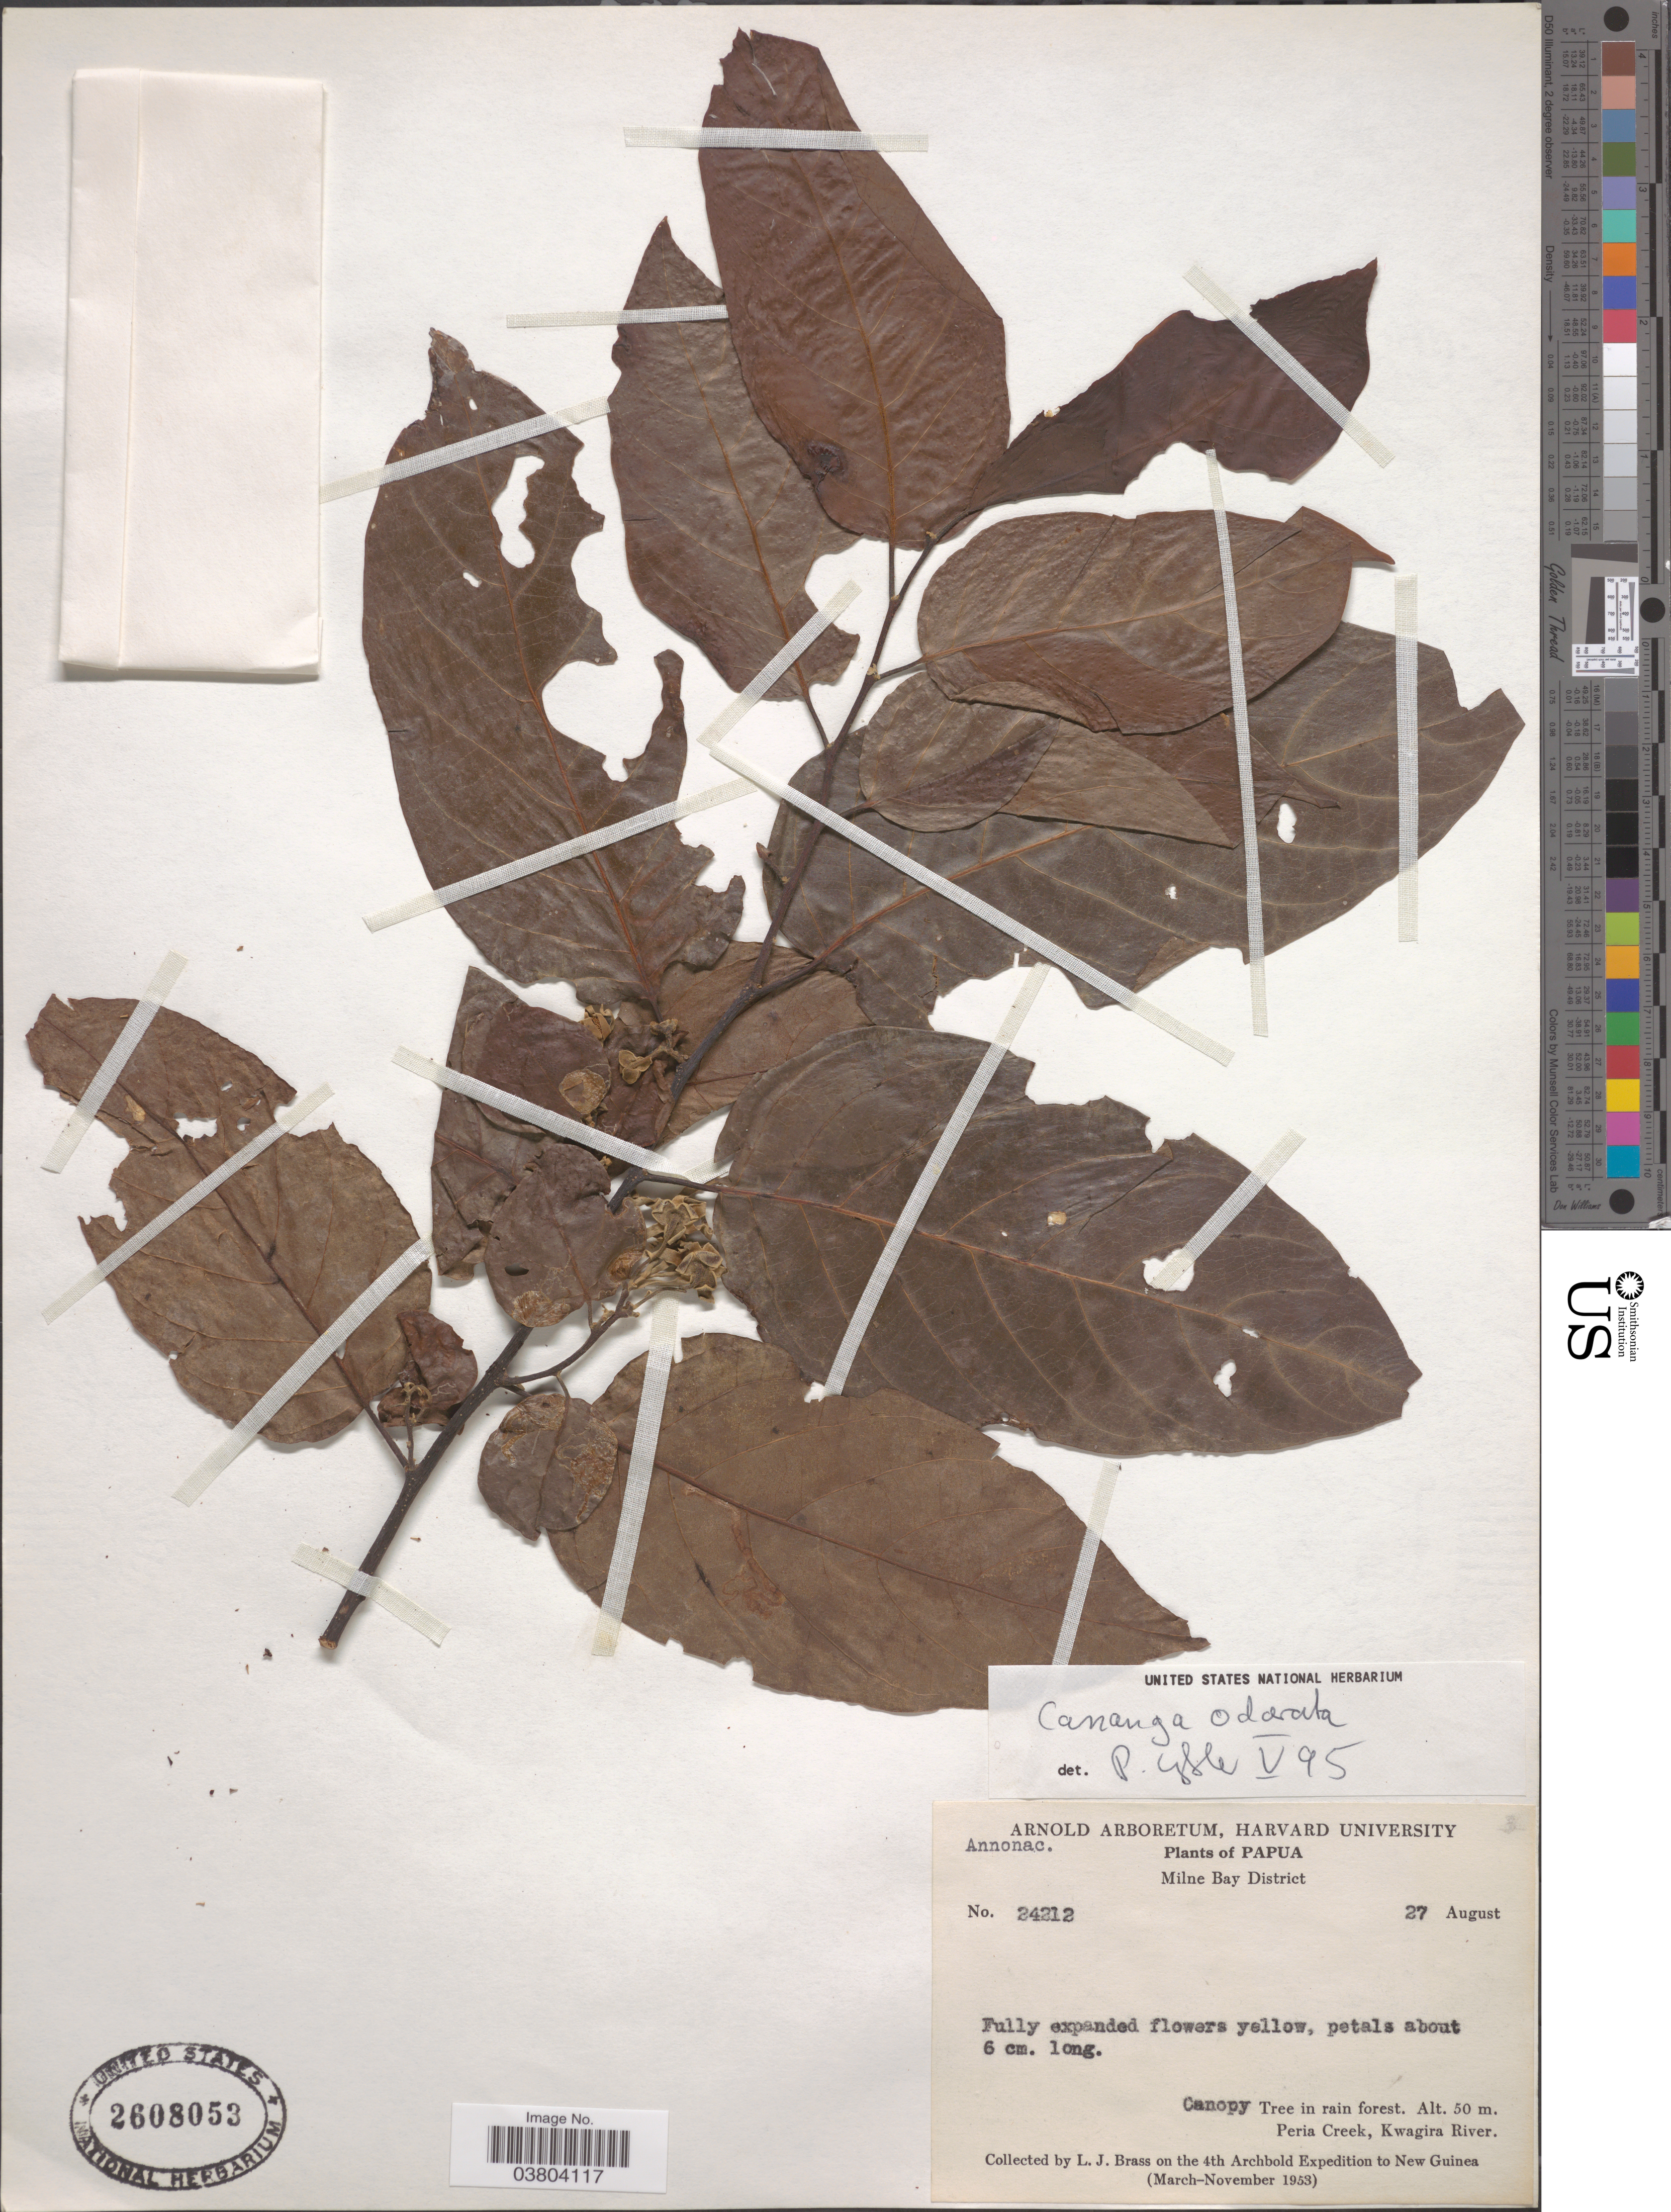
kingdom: Plantae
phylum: Tracheophyta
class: Magnoliopsida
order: Magnoliales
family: Annonaceae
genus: Cananga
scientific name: Cananga odorata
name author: (Lam.) Hook. f. & Thomson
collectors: L. J. Brass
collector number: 24212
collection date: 1953-08-27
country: Papua New Guinea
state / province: Milne Bay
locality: Papua. Canopy. Peria Creek, Kwagira River.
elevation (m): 50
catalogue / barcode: US 2608053